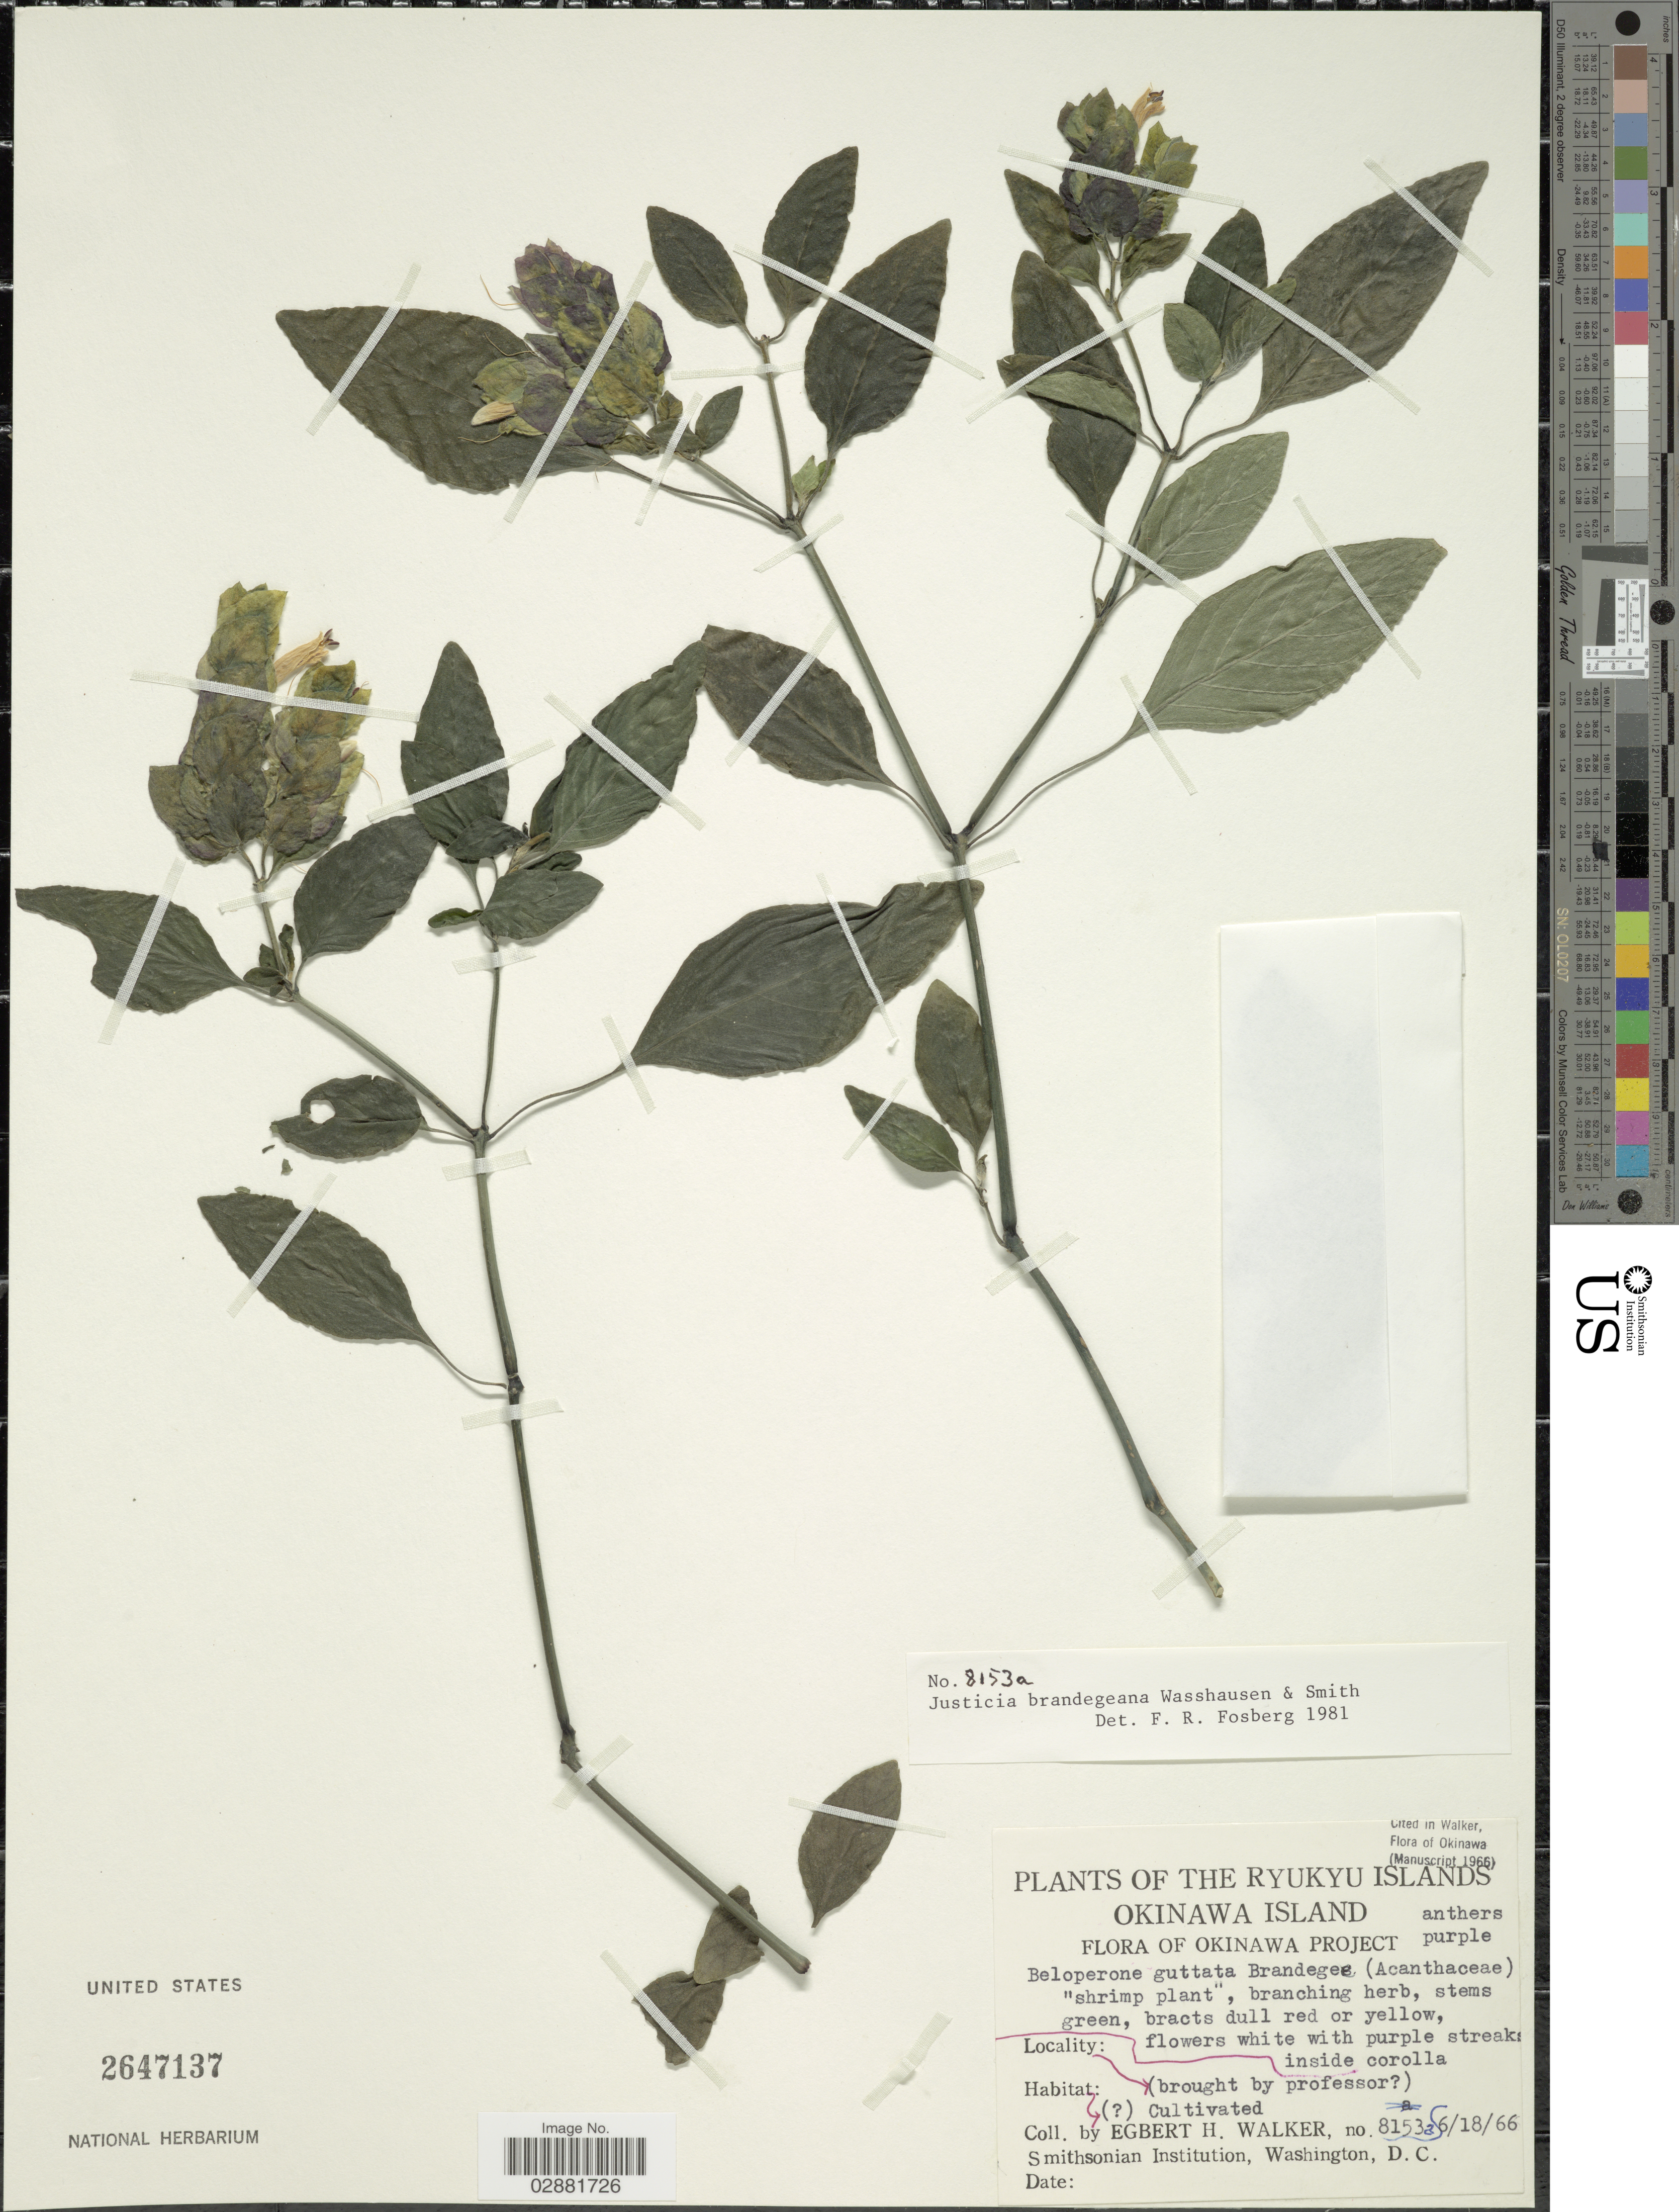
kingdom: Plantae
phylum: Tracheophyta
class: Magnoliopsida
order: Lamiales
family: Acanthaceae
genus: Justicia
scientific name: Justicia brandegeana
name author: Wassh. & L.B. Sm.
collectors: E. H. Walker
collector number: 8153a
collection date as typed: Transcribed d/m/y: 18/6/66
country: Japan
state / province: Okinawa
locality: Ryukyu Islands, Okinawa Island.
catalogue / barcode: US 2647137